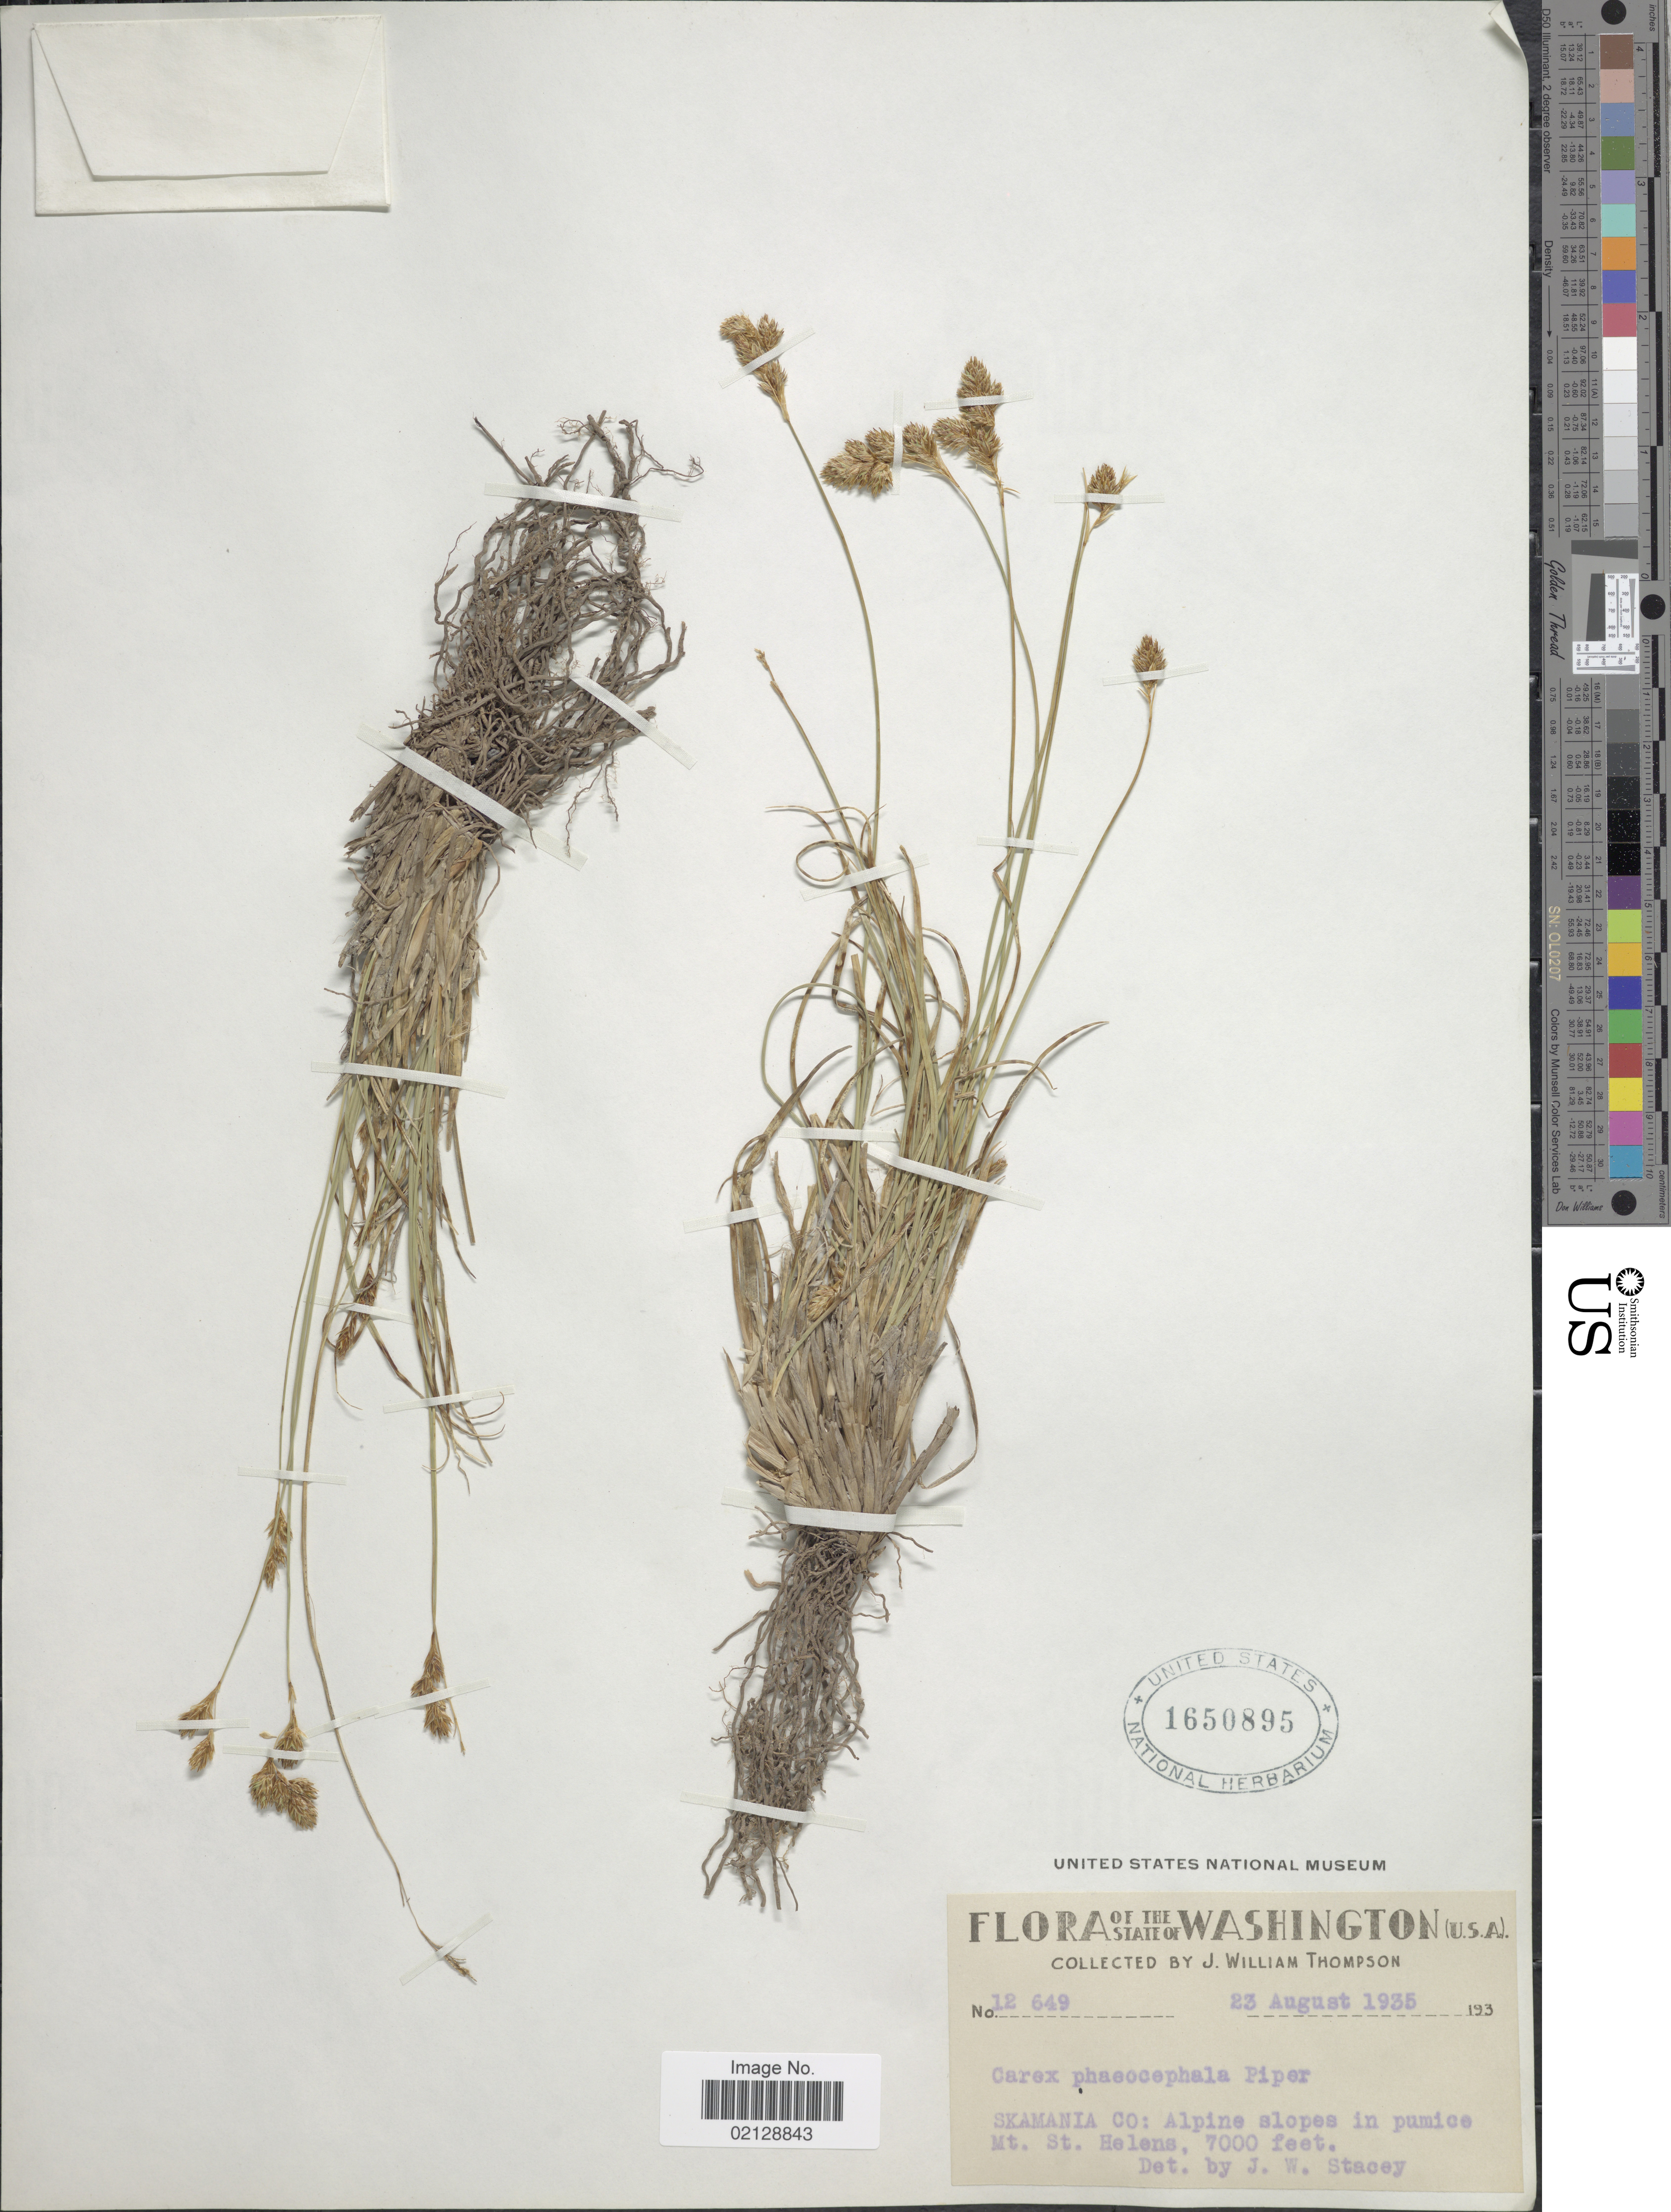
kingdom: Plantae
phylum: Tracheophyta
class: Liliopsida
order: Poales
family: Cyperaceae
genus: Carex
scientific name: Carex phaeocephala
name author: Piper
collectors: J. W. Thompson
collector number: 12649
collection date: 1935-08-23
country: United States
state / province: Washington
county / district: Skamania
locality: Skamania Co.: Alpine slopes in pumice Mt. St. Helens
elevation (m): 2134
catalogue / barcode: US 1650895